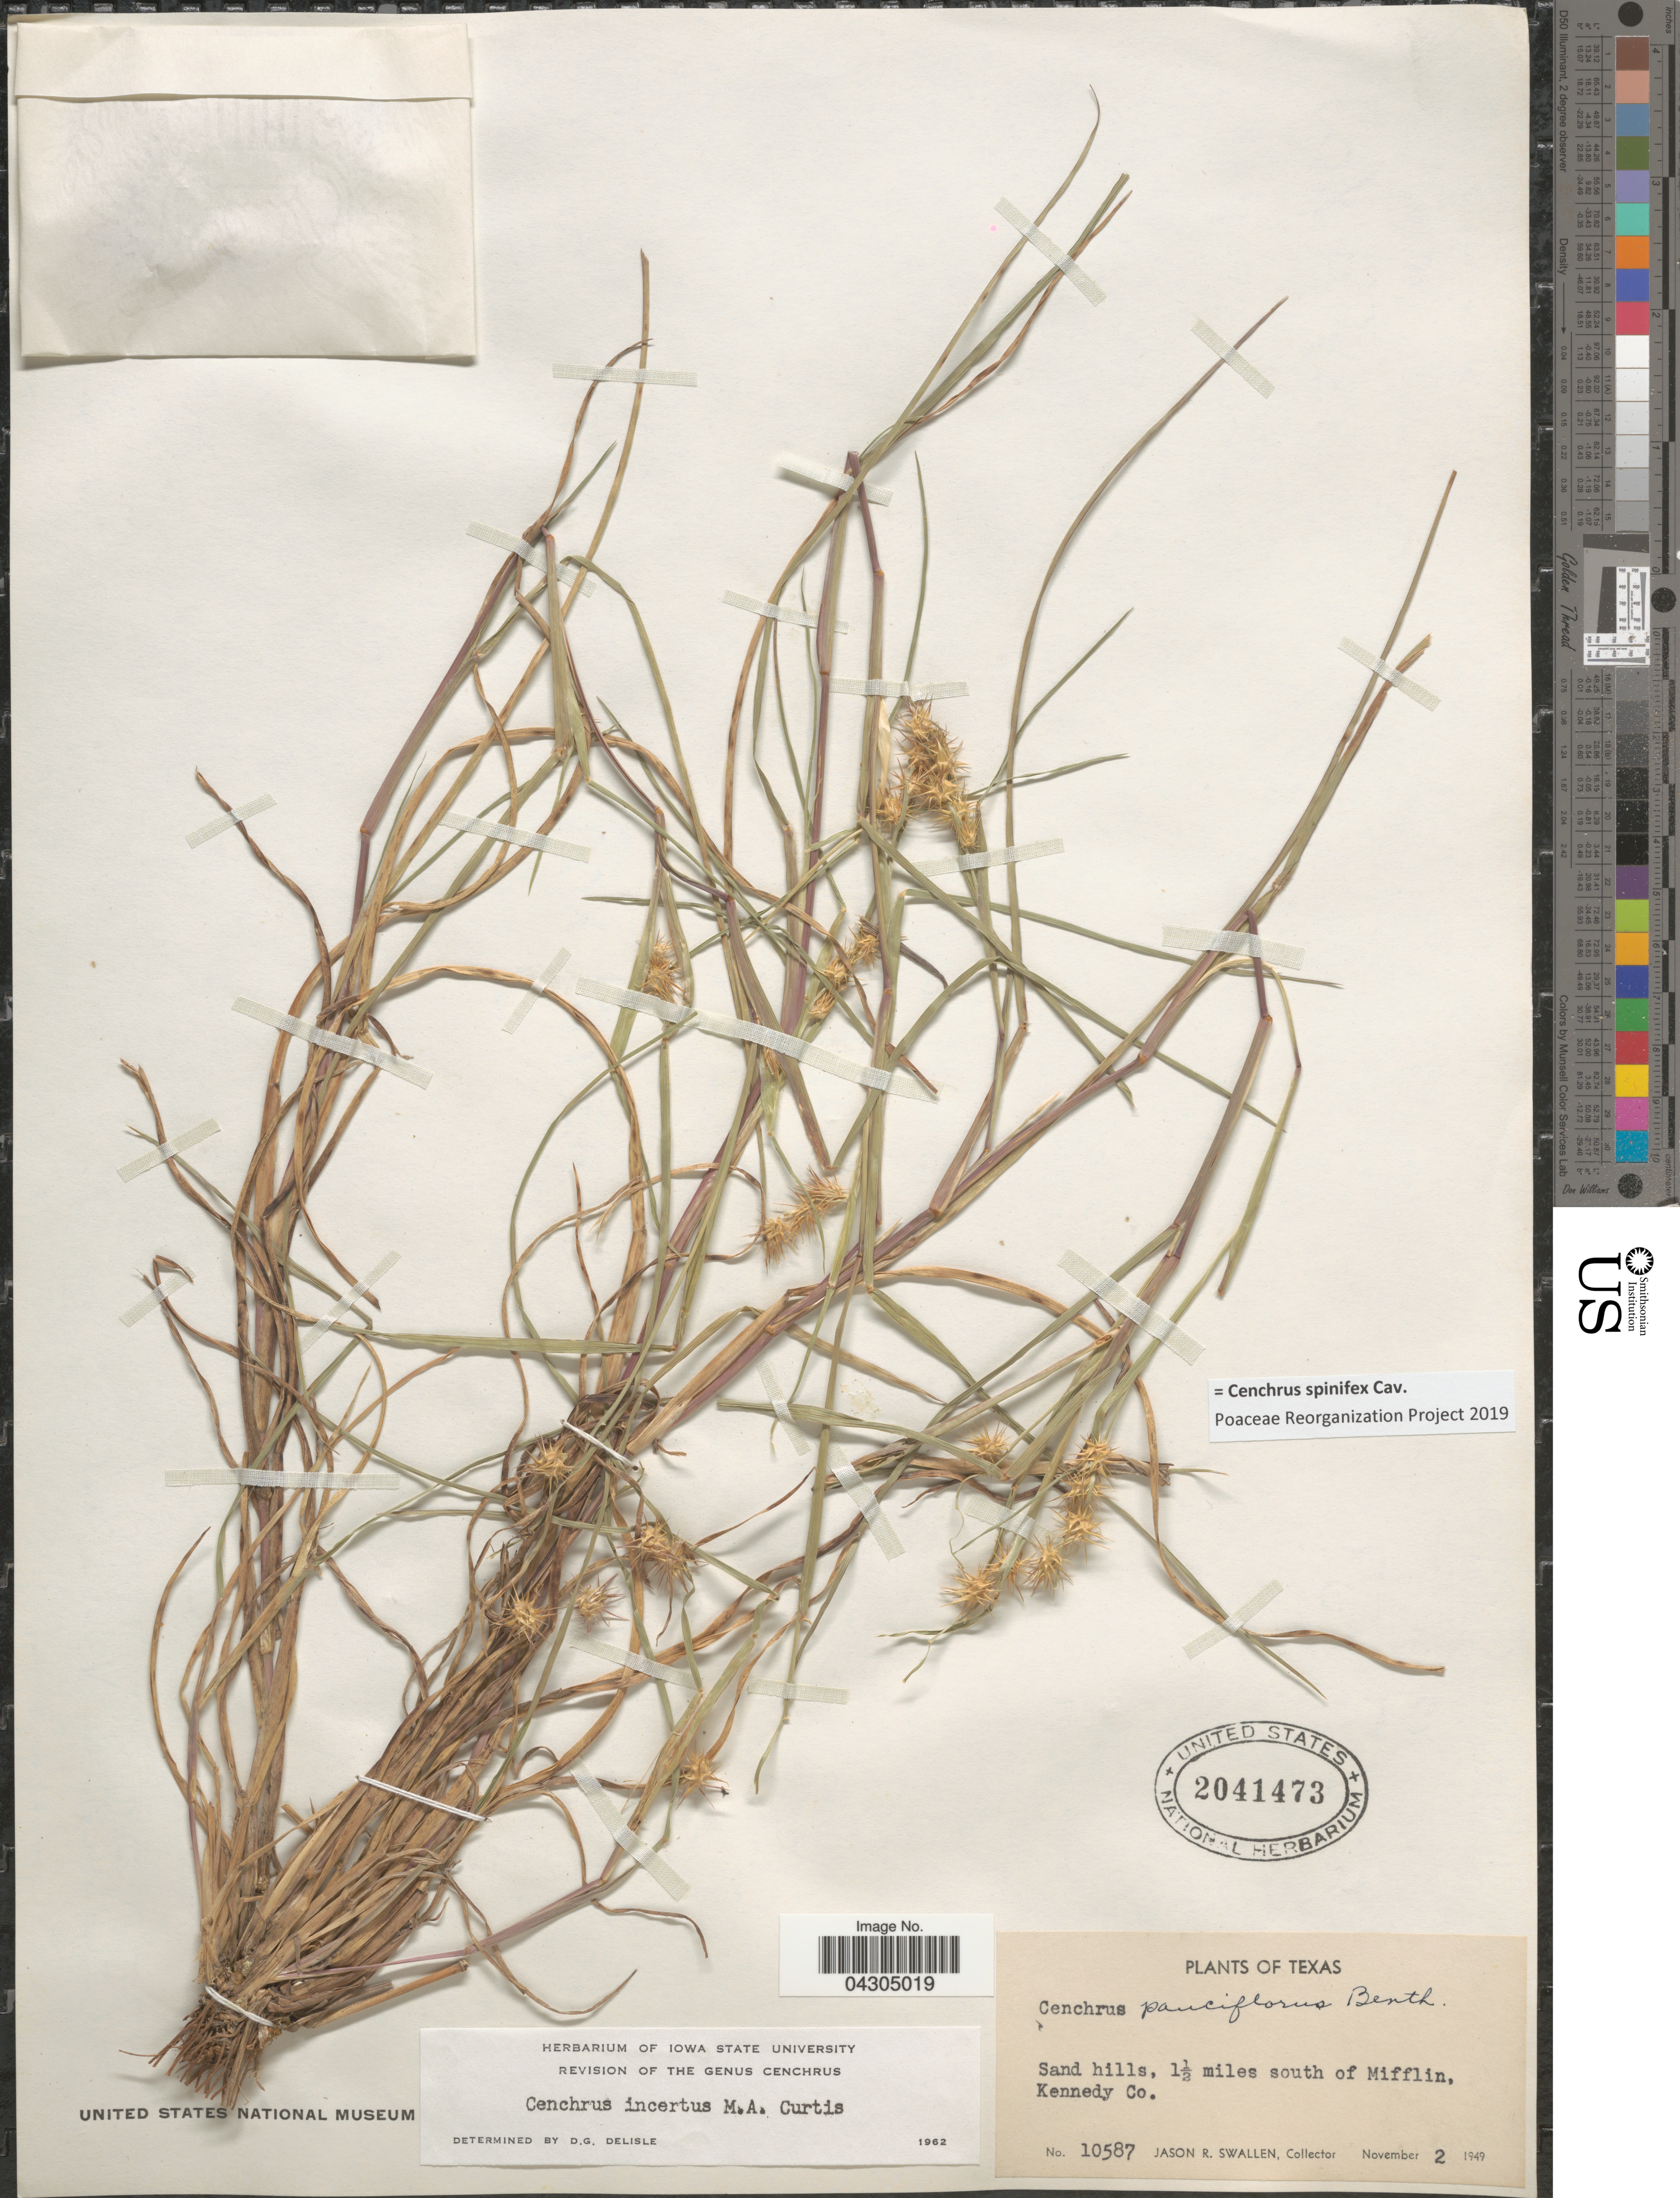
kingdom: Plantae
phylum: Tracheophyta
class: Liliopsida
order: Poales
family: Poaceae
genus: Cenchrus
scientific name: Cenchrus spinifex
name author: Cav.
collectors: J. R. Swallen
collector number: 10587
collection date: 1949-11-02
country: United States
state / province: Texas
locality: Sand hills,1½ miles south of Mifflin, Kennedy Co.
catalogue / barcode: US 2041473